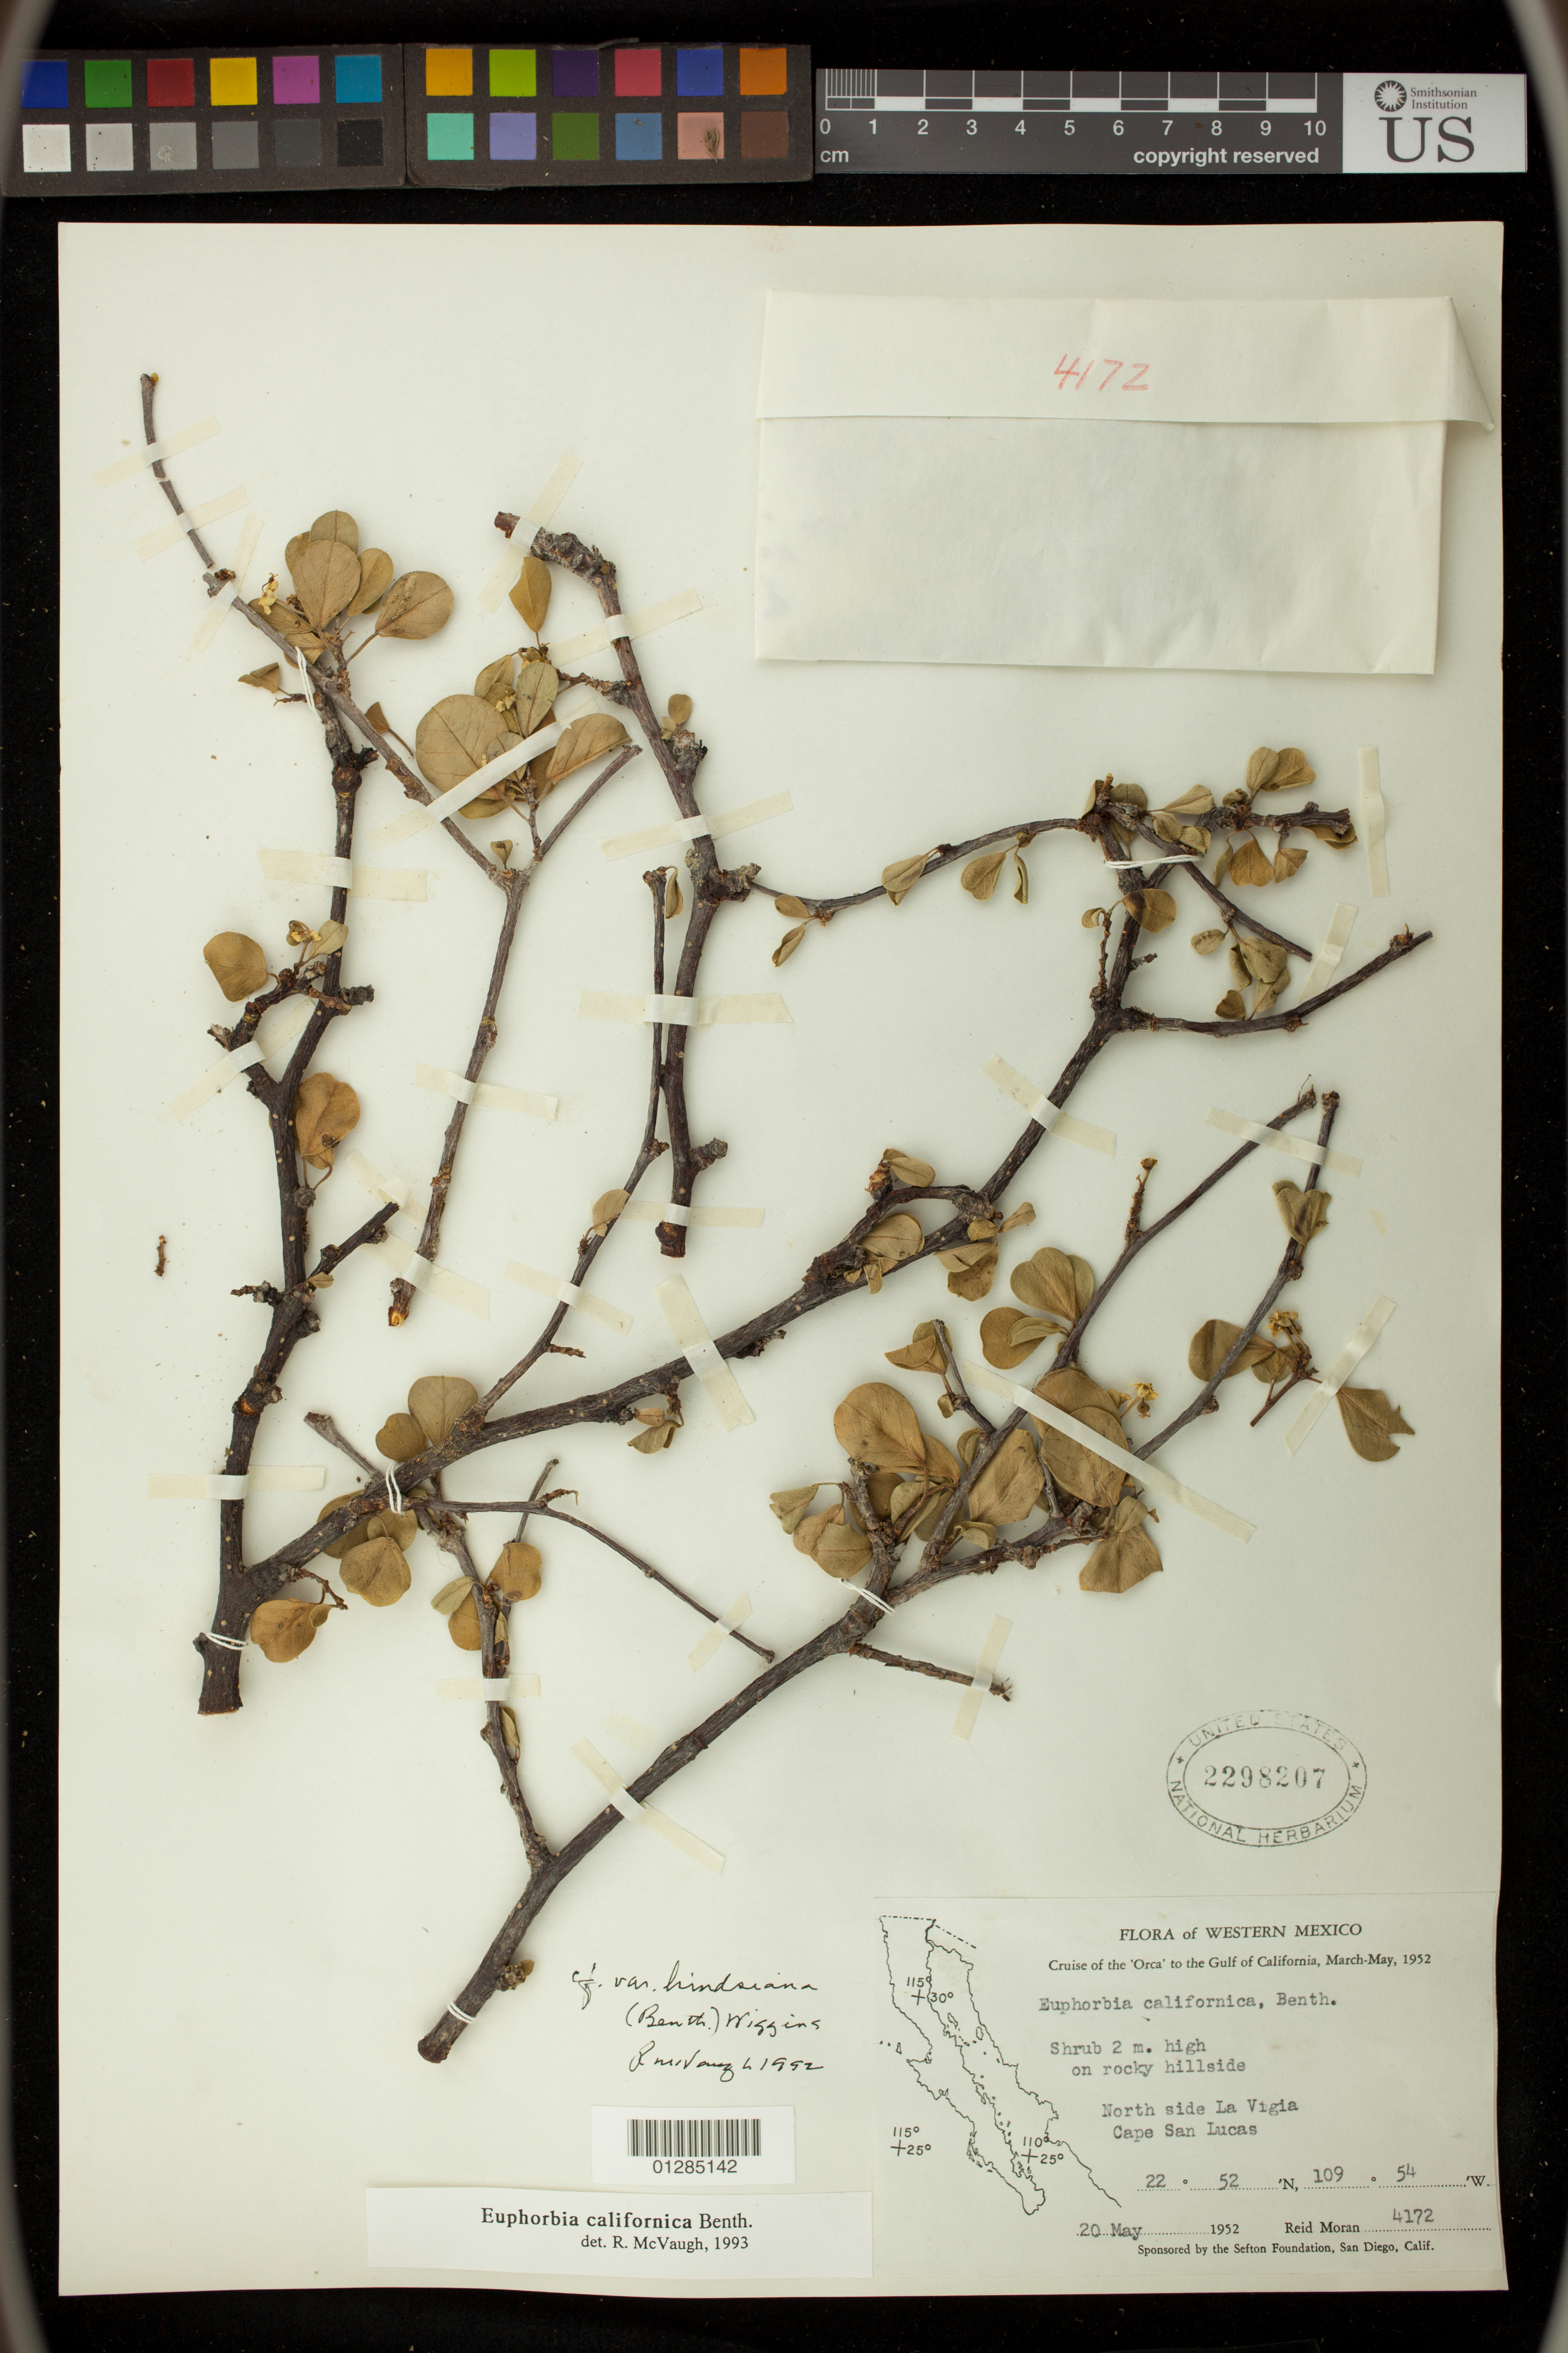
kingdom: Plantae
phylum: Tracheophyta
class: Magnoliopsida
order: Malpighiales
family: Euphorbiaceae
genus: Euphorbia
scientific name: Euphorbia californica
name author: Benth.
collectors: R. V. Moran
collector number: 4172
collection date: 1952-05-20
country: Mexico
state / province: Baja California Sur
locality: North side La Vigia; Cape San Lucas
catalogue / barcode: US 2298207